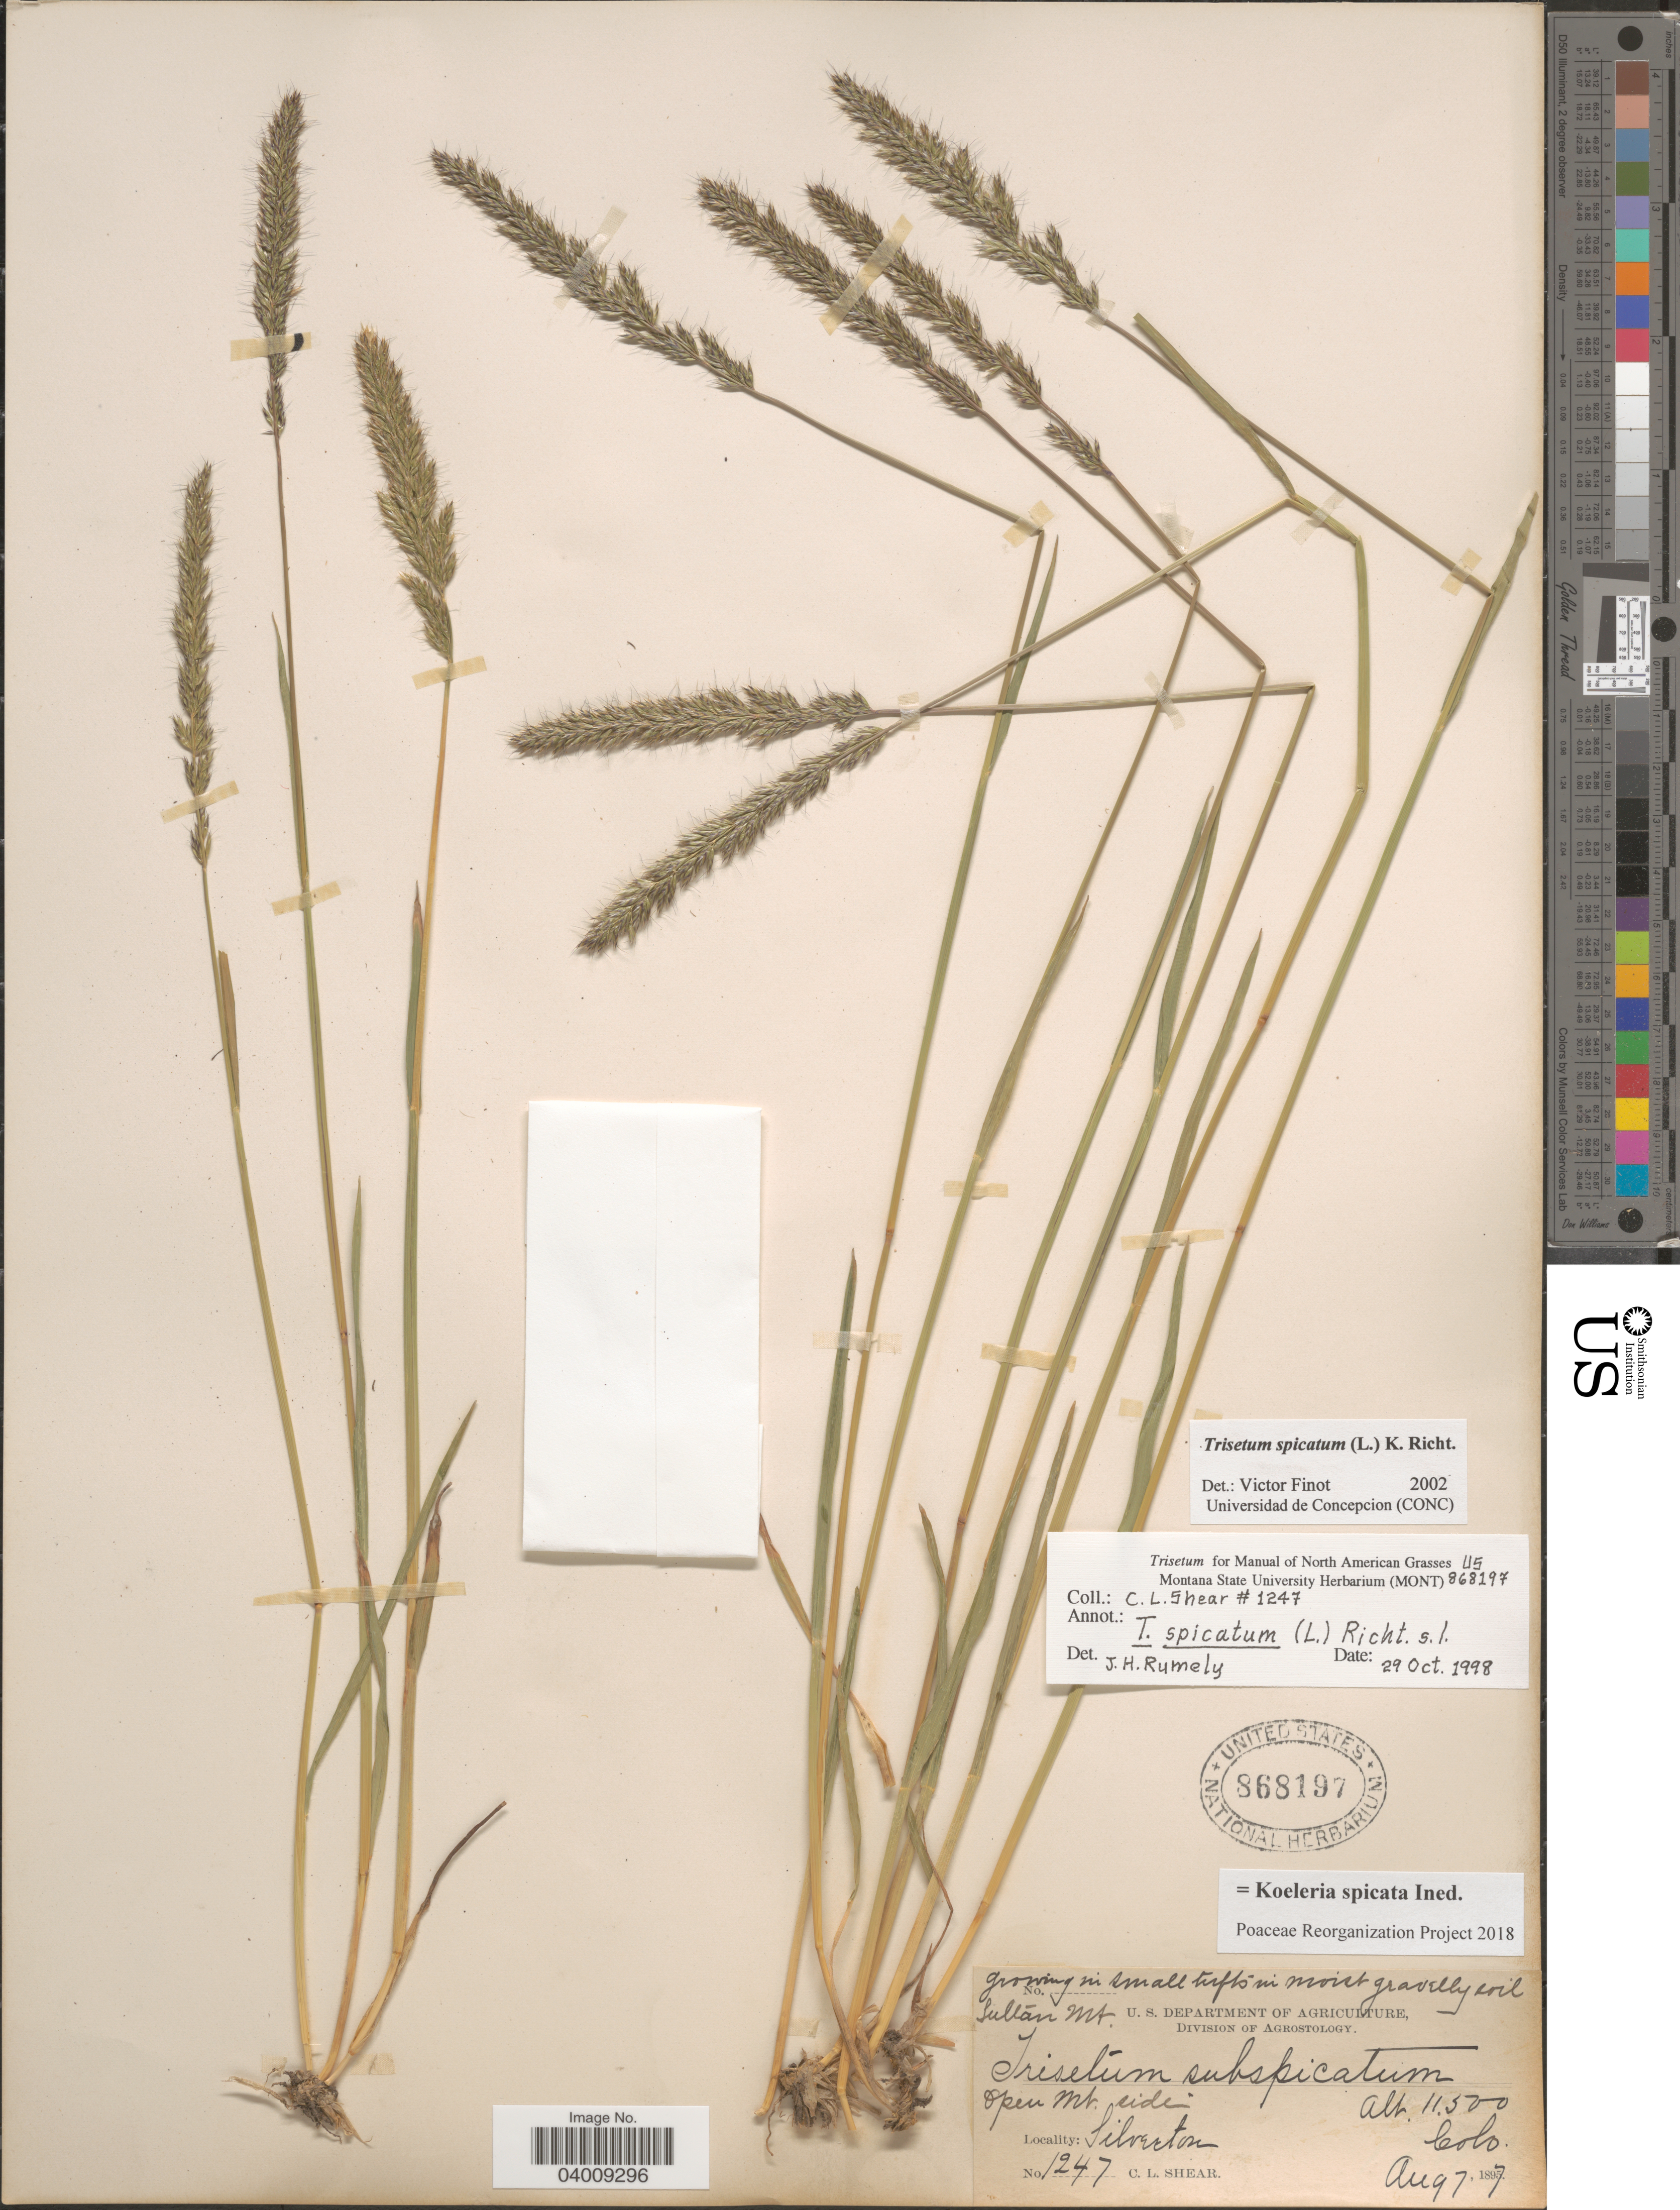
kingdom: Plantae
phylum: Tracheophyta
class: Liliopsida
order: Poales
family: Poaceae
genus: Koeleria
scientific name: Koeleria spicata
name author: (L.) Barberá et al.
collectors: C. L. Shear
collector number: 1247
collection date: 1897-08-07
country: United States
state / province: Colorado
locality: Sultan Mt. Silverton.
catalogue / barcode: US 868197